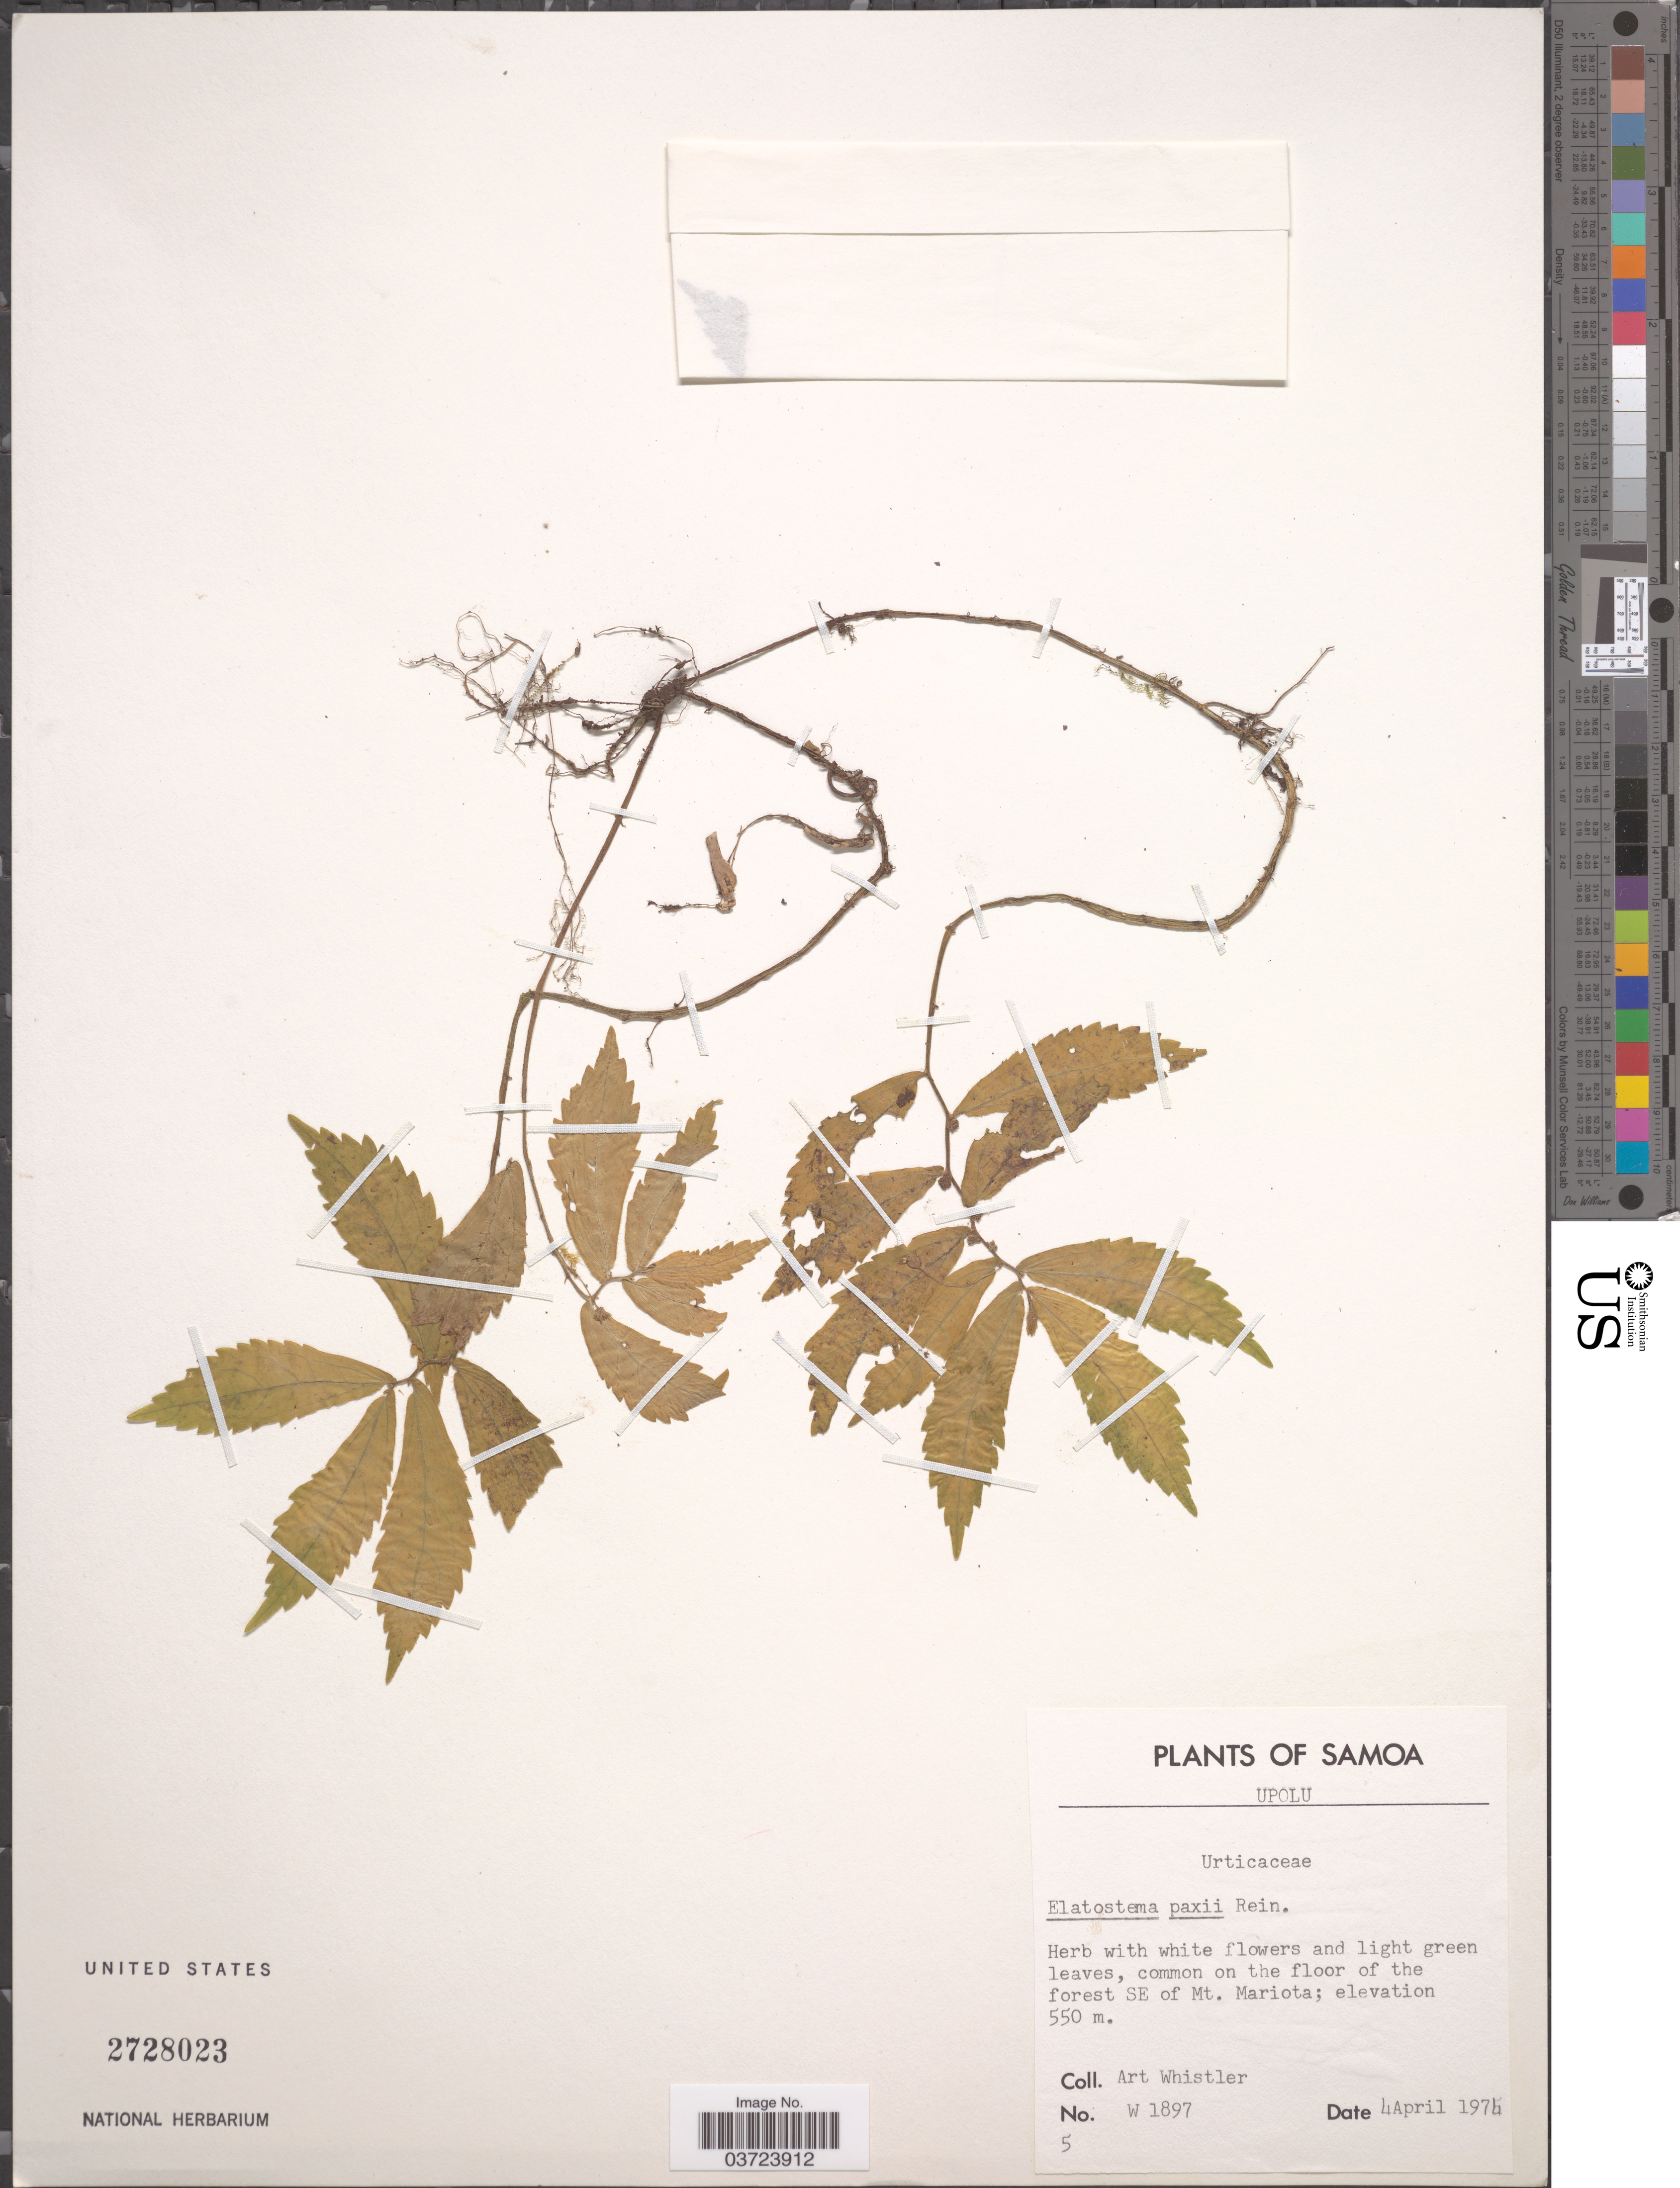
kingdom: Plantae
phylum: Tracheophyta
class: Magnoliopsida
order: Rosales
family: Urticaceae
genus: Elatostema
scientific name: Elatostema paxii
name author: Reinecke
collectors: A. Whistler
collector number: W1897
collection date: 1974-04-04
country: Samoa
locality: Samoa. Upolu. On the floor of the forest SE of Mt. Mariota.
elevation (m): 550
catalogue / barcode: US 2728023